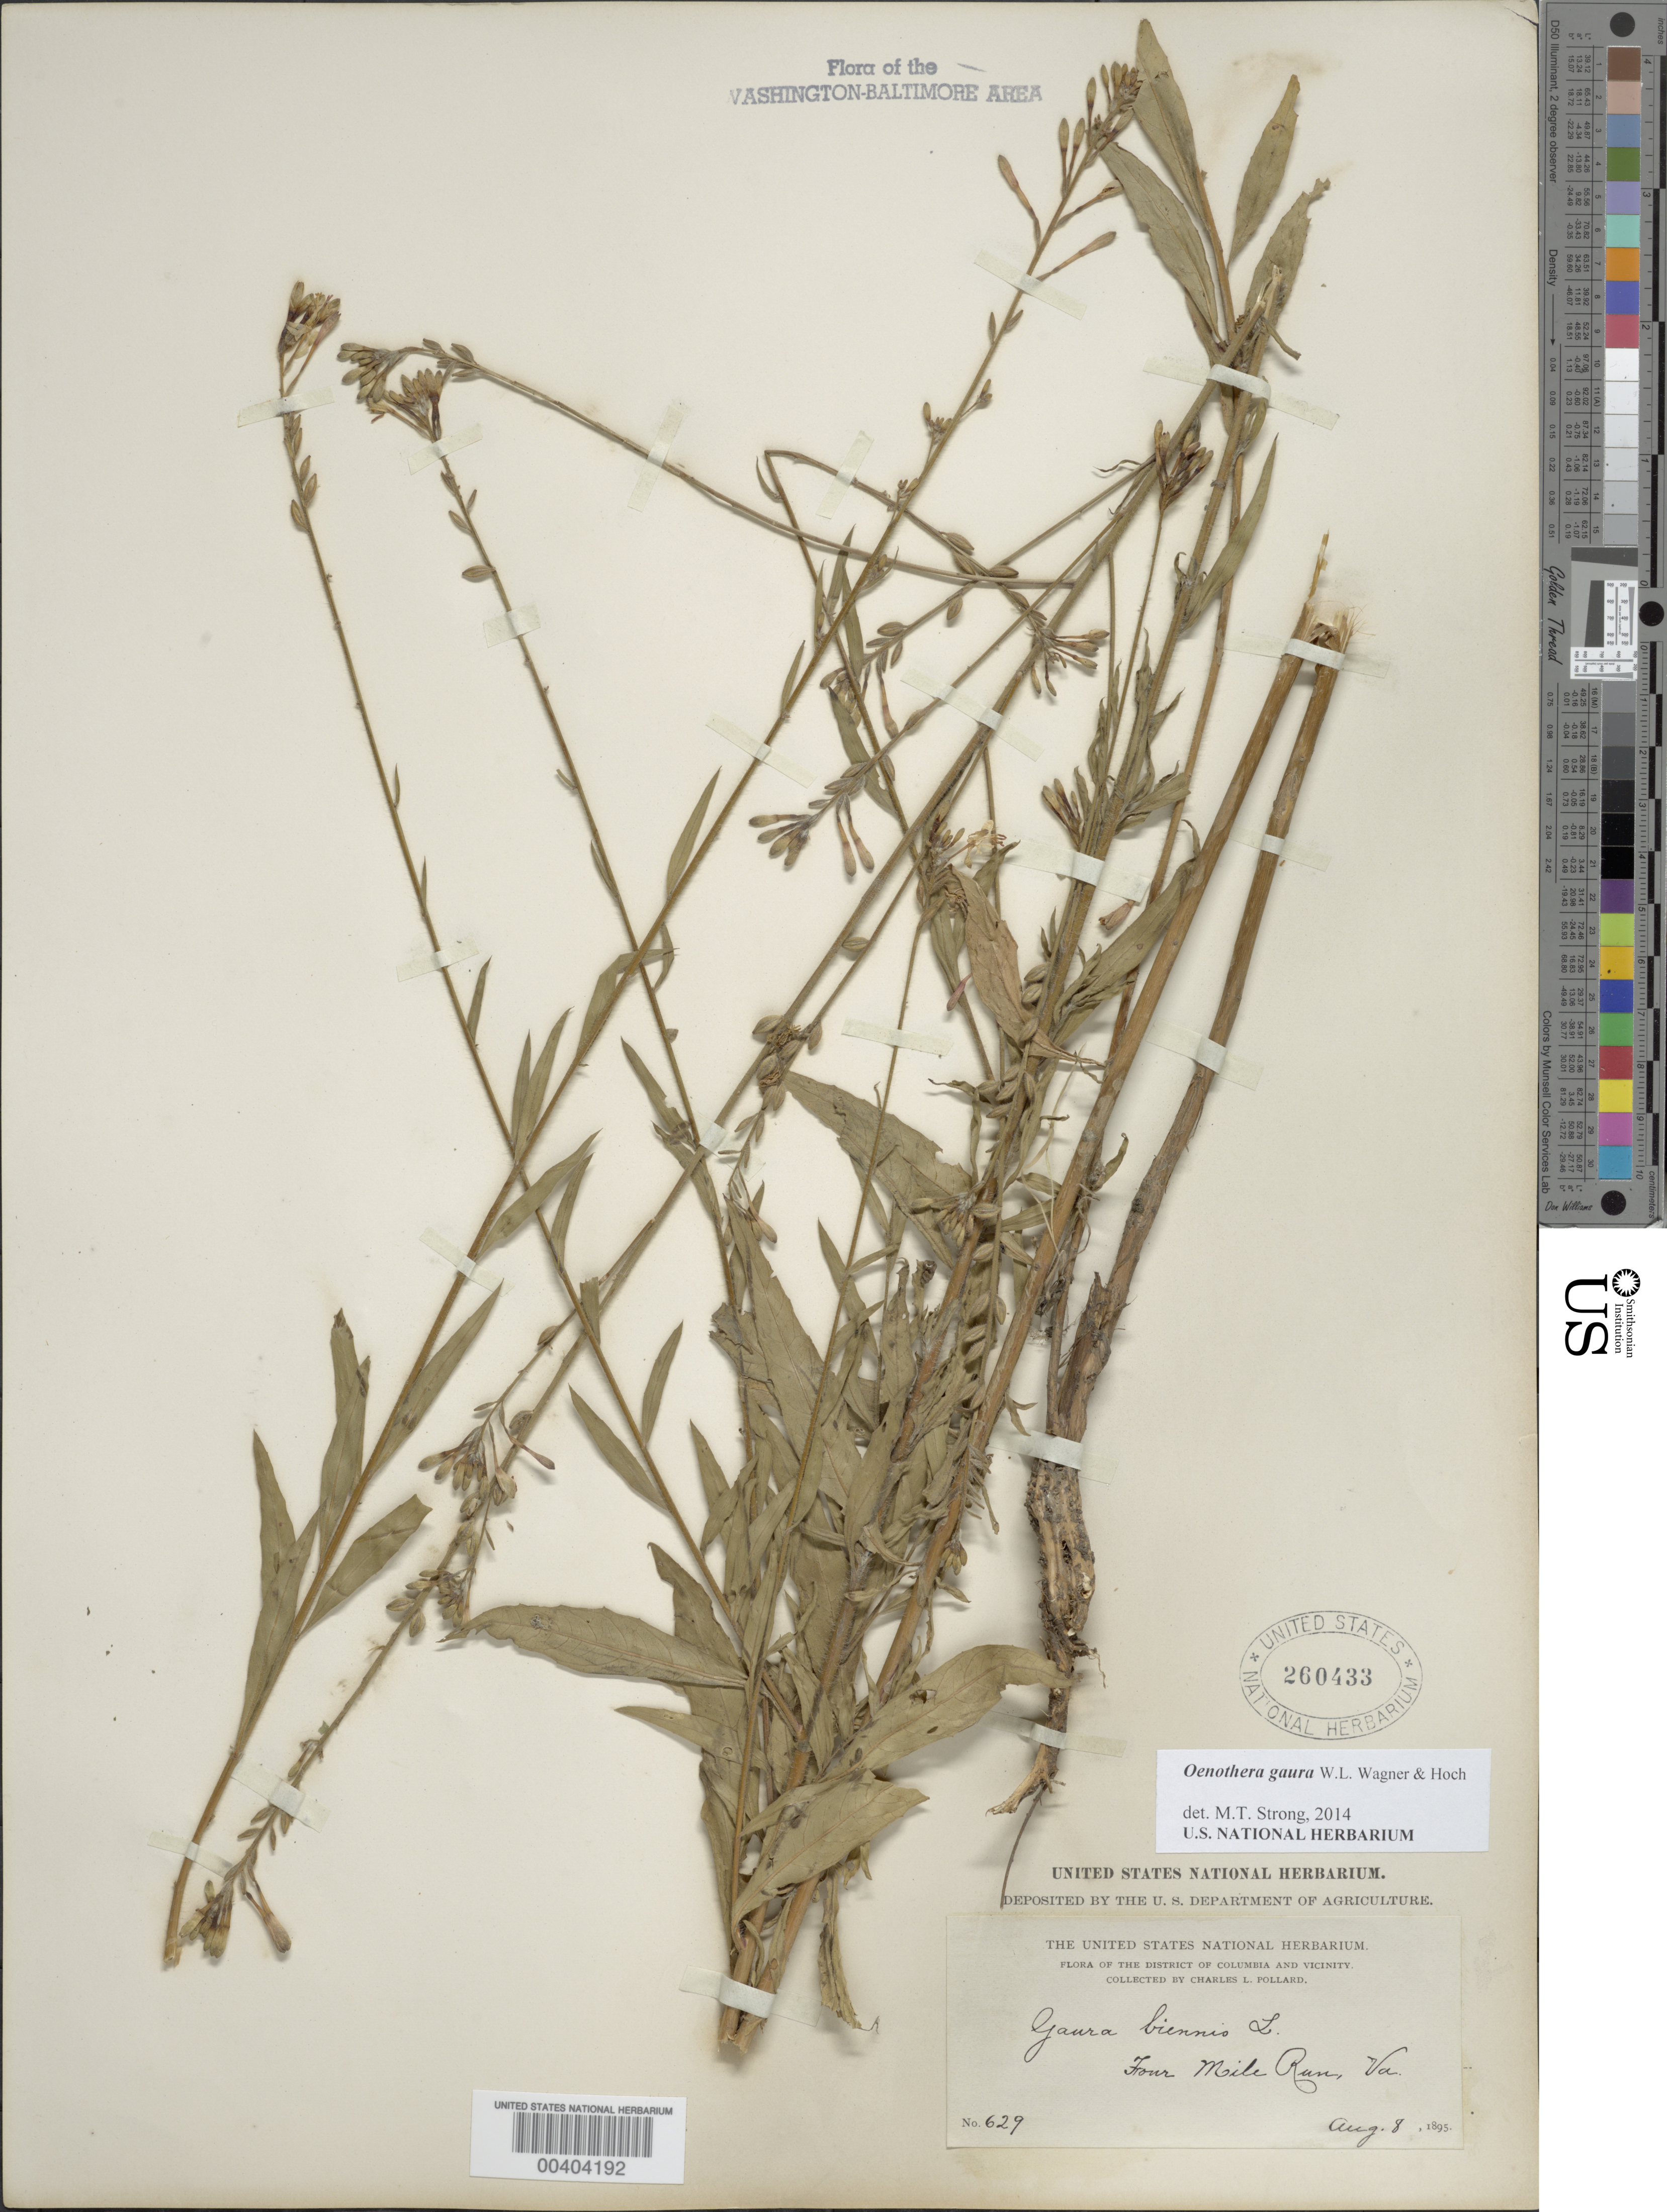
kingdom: Plantae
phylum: Tracheophyta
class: Magnoliopsida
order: Myrtales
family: Onagraceae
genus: Oenothera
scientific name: Oenothera gaura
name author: W.L. Wagner & Hoch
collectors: C. L. Pollard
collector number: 629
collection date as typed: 08 Aug 1895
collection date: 1895-08-08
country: United States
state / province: Virginia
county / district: Arlington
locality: Four Mile Run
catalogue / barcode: US 260433